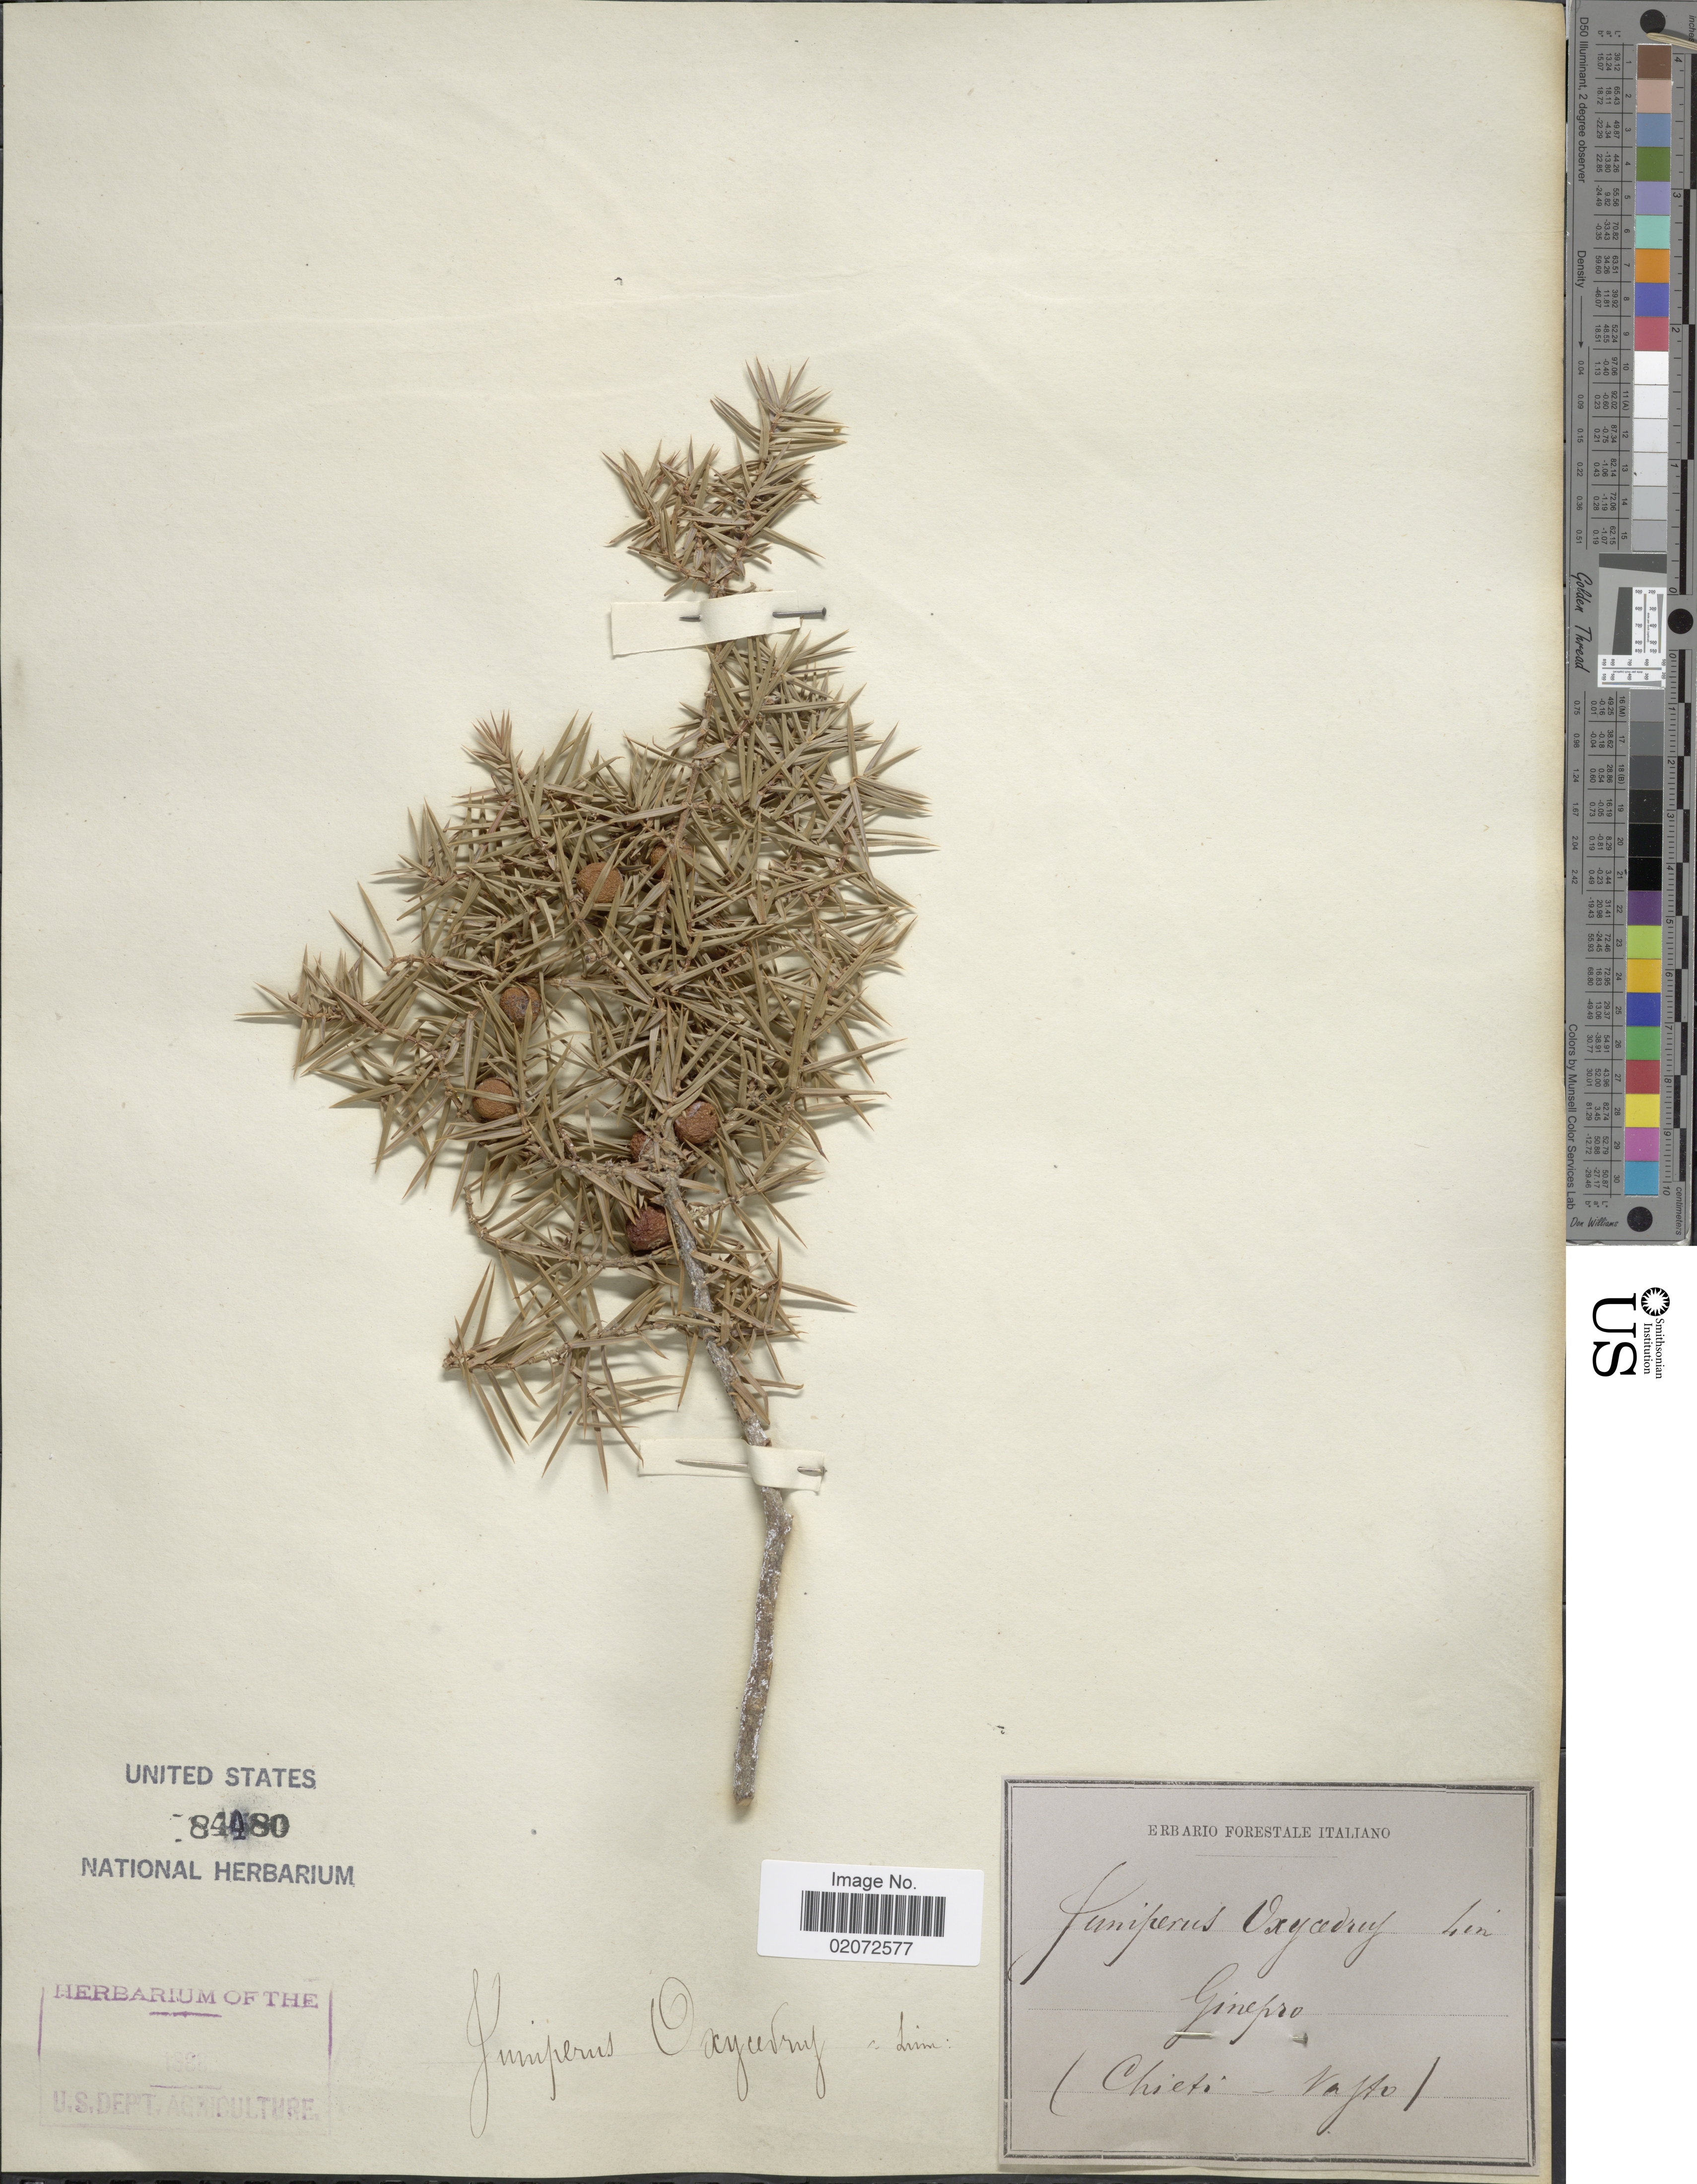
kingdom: Plantae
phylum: Tracheophyta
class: Pinopsida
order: Pinales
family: Cupressaceae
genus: Juniperus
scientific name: Juniperus oxycedrus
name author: L.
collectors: Ex herb. Forestale Italiano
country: Italy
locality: (Chieti- Vasto)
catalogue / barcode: US 84480